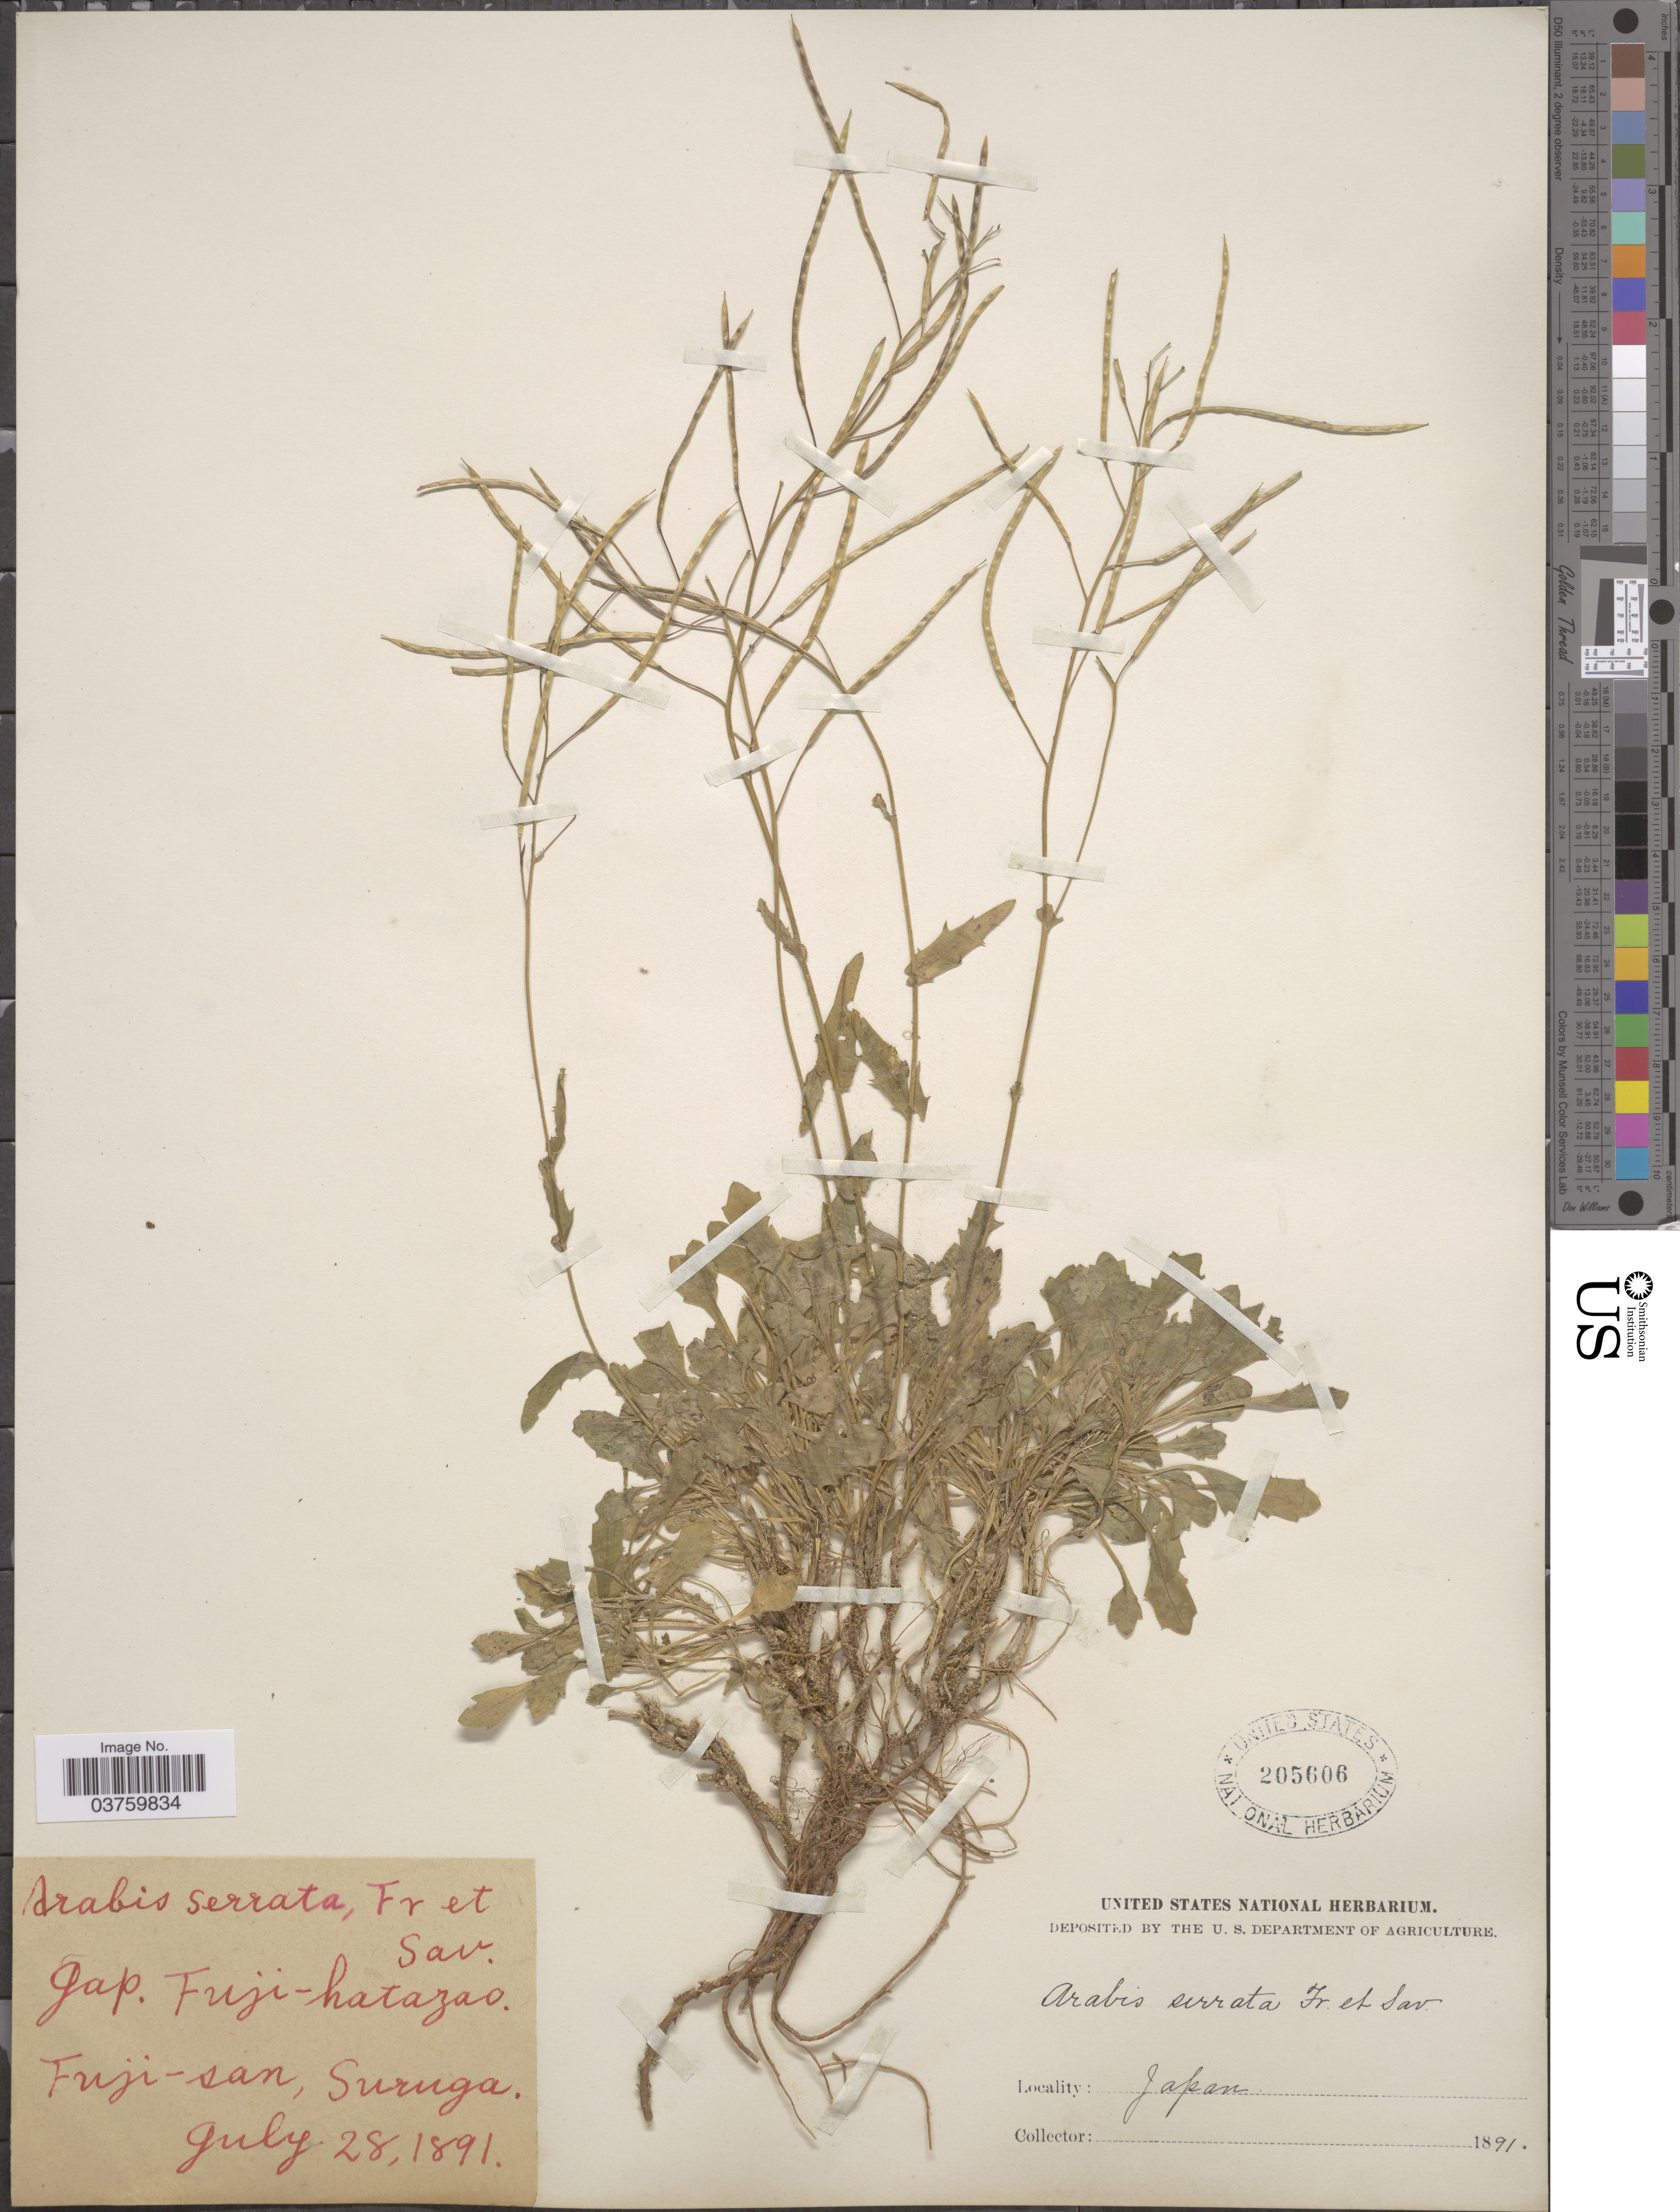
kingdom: Plantae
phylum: Tracheophyta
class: Magnoliopsida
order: Brassicales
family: Brassicaceae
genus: Arabis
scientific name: Arabis serrata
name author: Franch. & Sav.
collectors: ex herb. United States National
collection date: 1891-07-28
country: Japan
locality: Fuji-san, Suruga.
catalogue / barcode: US 205606